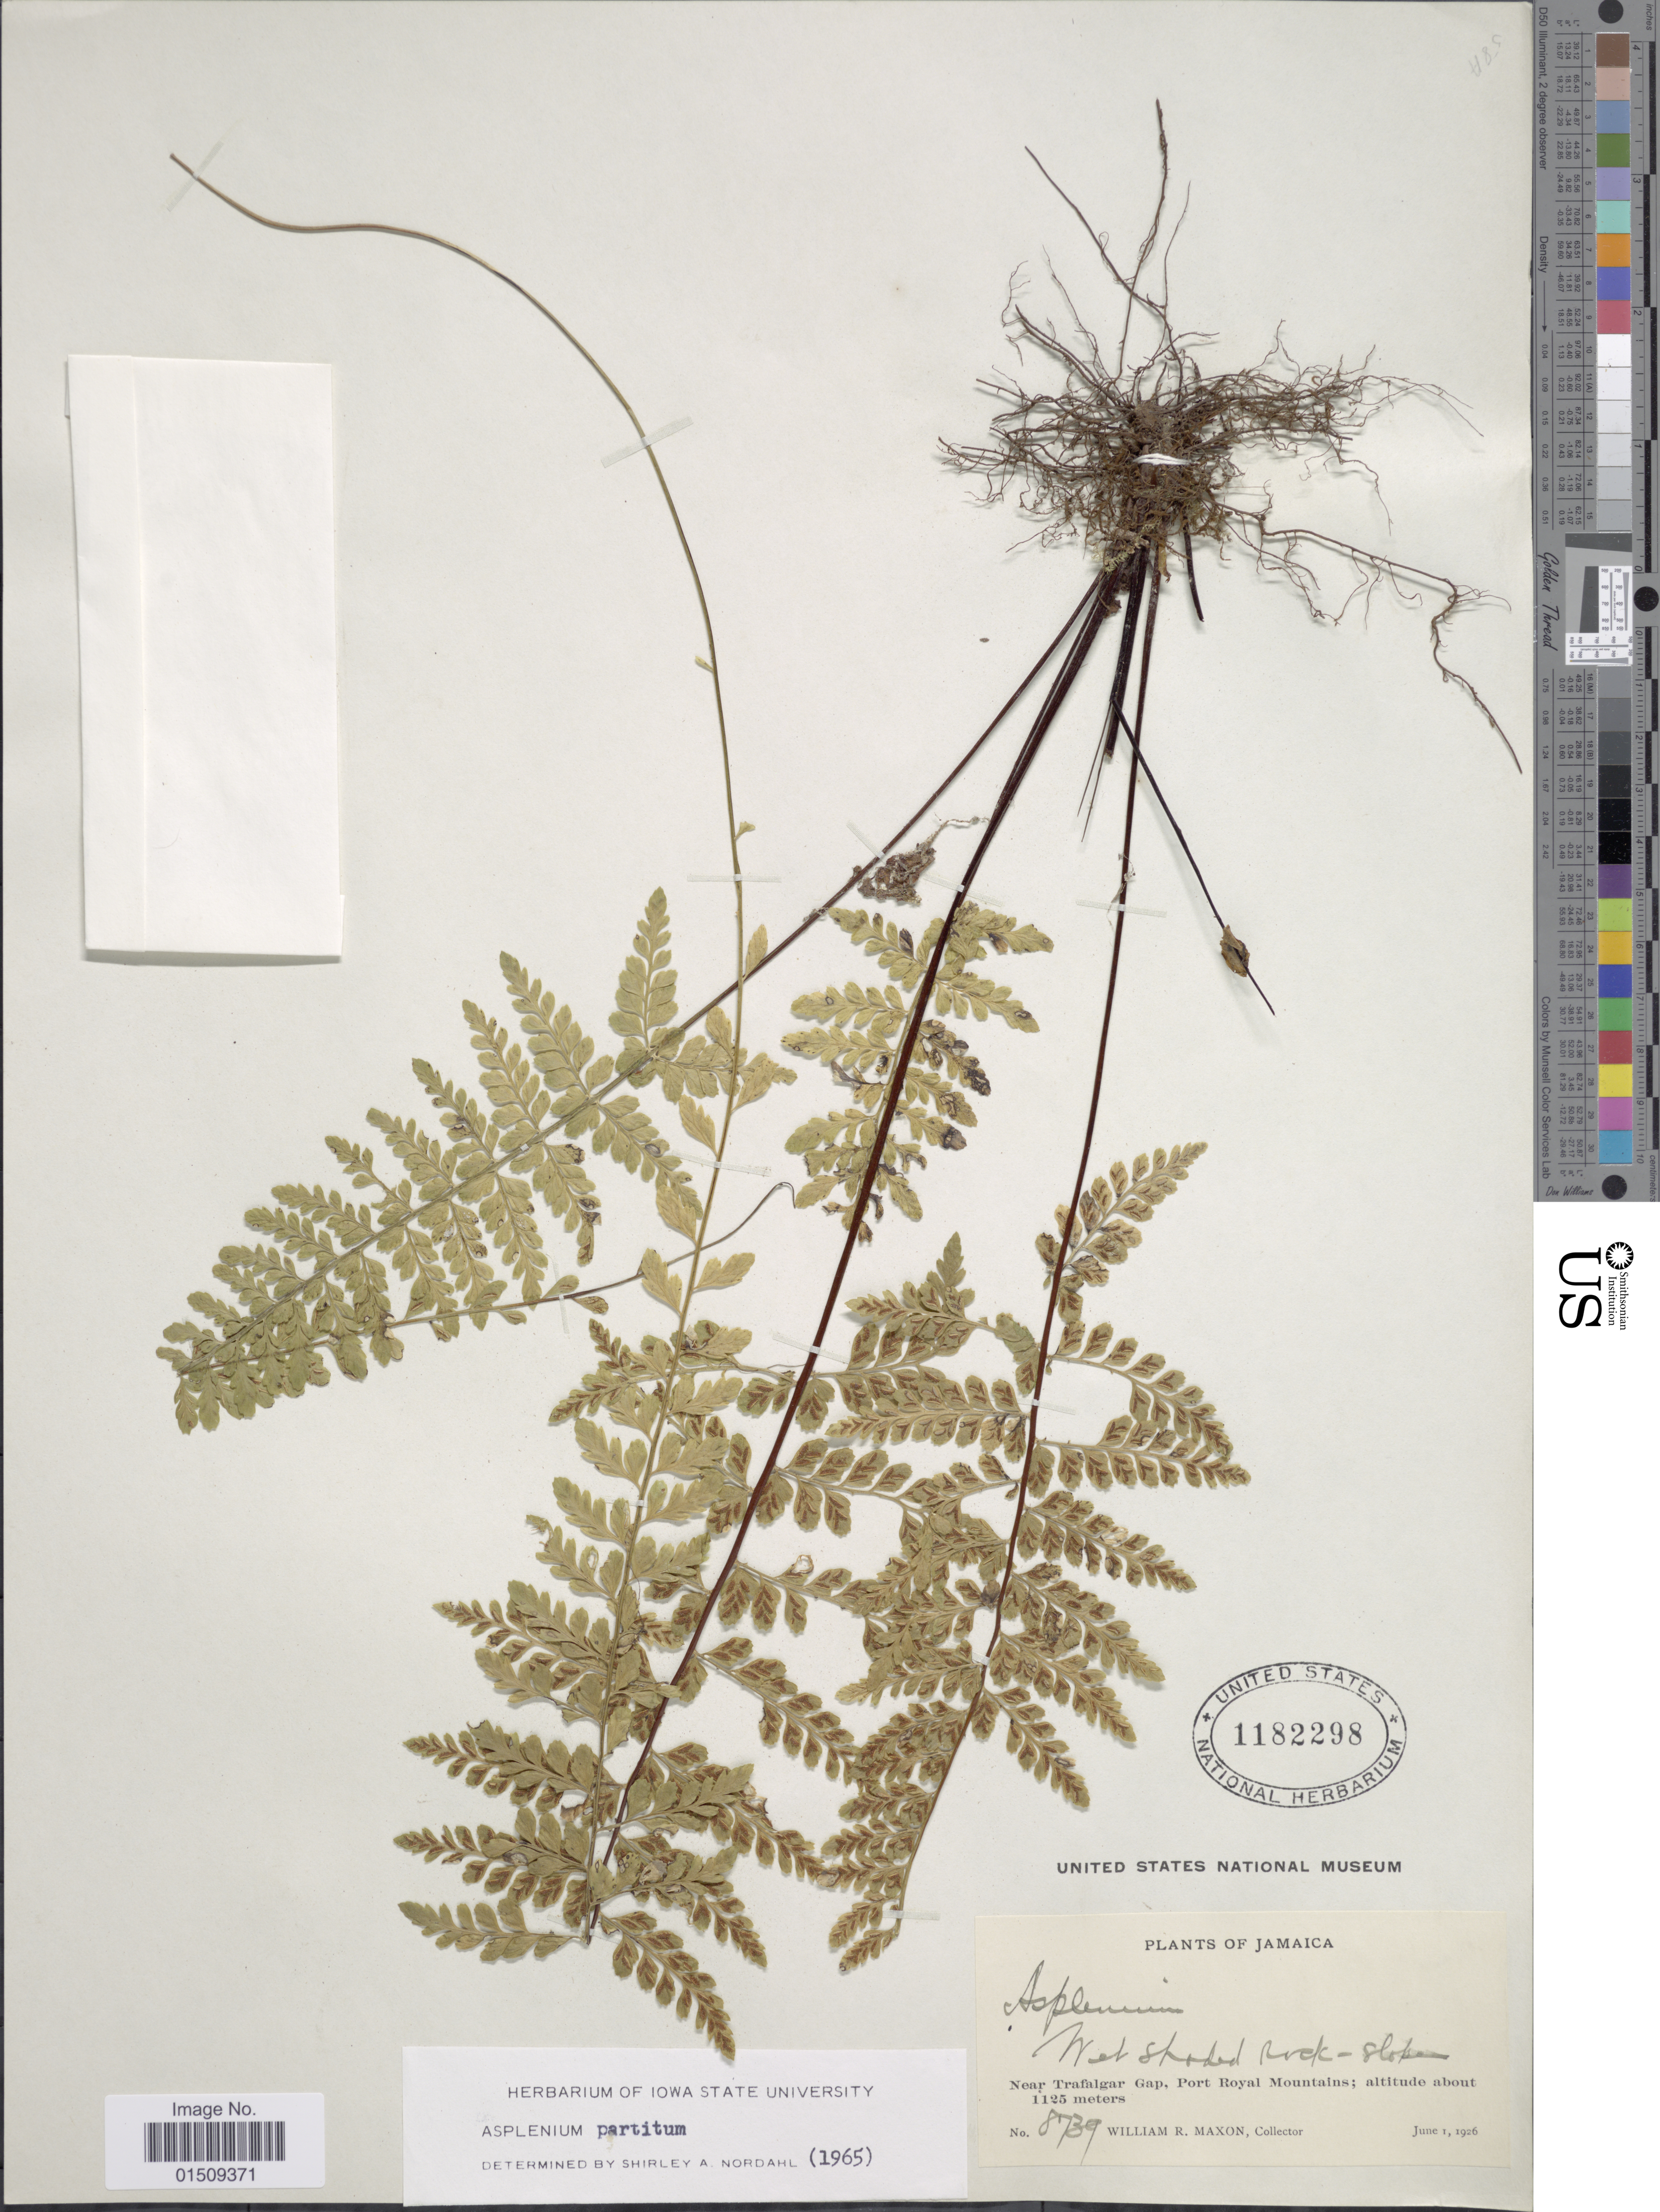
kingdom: Plantae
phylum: Tracheophyta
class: Polypodiopsida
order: Polypodiales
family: Aspleniaceae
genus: Asplenium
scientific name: Asplenium radicans var. partitum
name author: (Klotzsch) Hieron.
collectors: W. R. Maxon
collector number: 8739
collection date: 1926-06-01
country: Jamaica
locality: Near Trafalgar Gap, Port Royal Mountains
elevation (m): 1125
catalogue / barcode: US 1182298